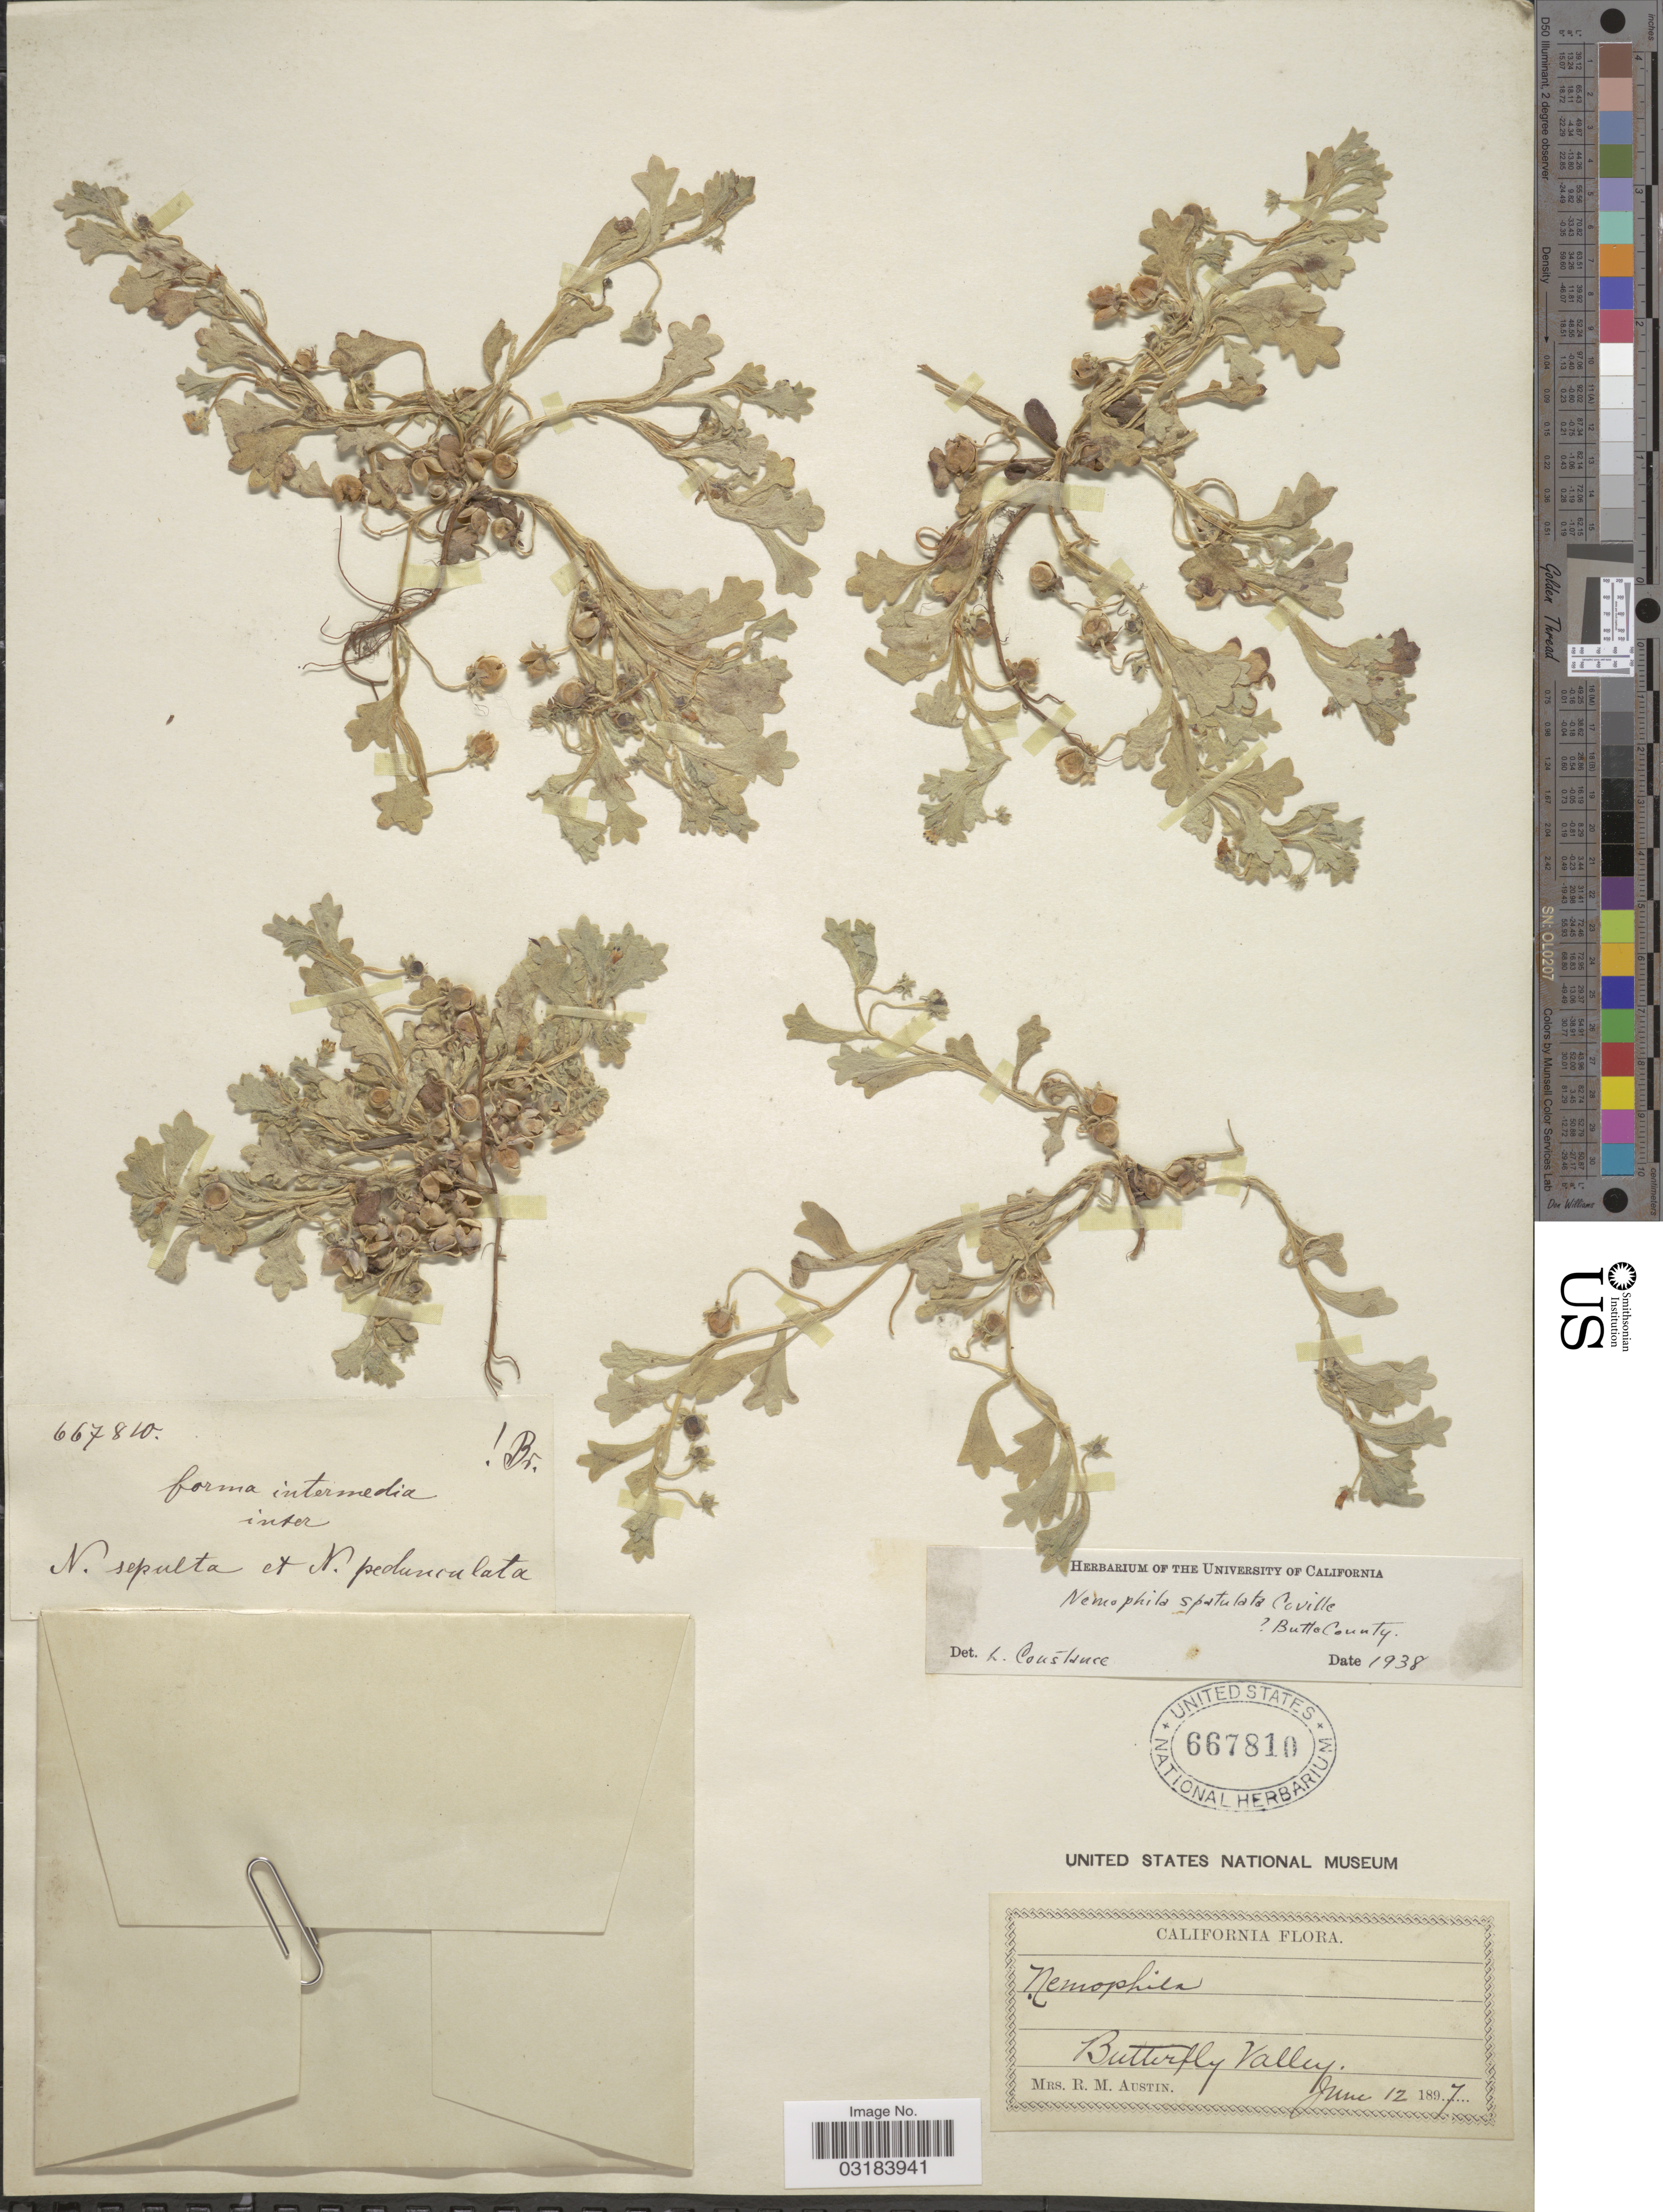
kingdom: Plantae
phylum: Tracheophyta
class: Magnoliopsida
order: Boraginales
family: Hydrophyllaceae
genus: Nemophila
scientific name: Nemophila spatulata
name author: Coville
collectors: R. Austin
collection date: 1897-06-12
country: United States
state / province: California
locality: Butterfly Valley.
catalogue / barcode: US 667810